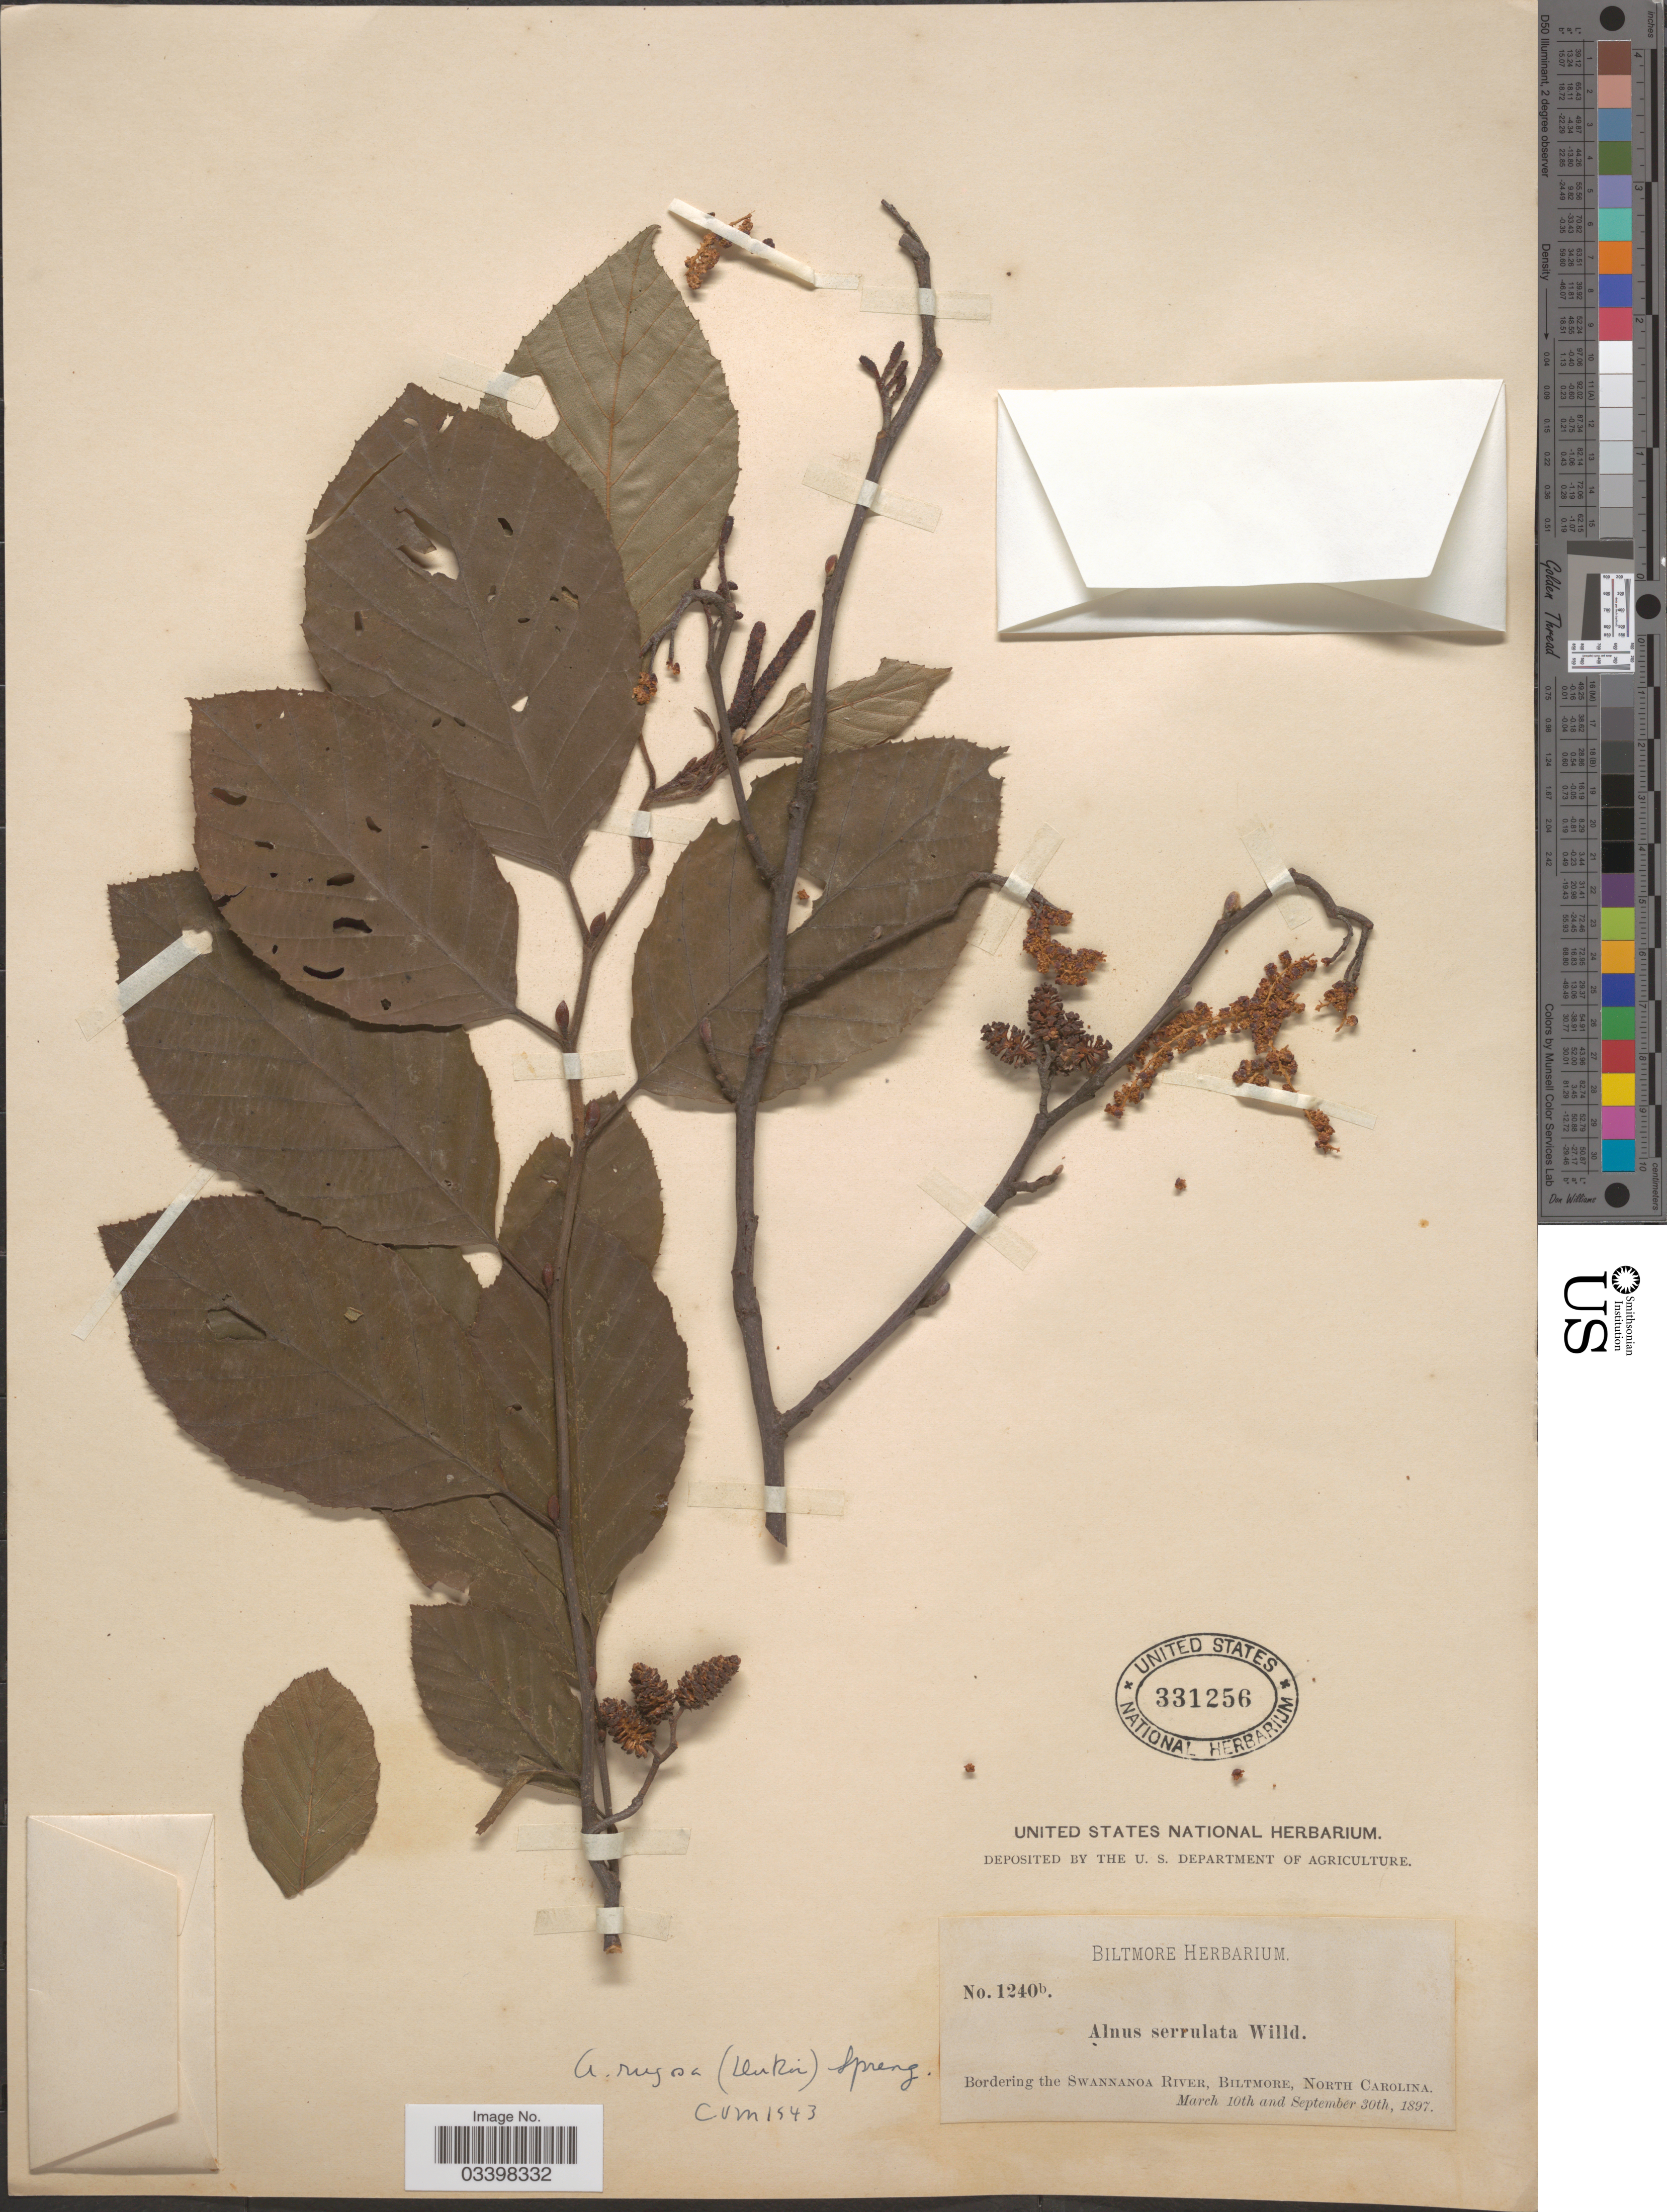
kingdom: Plantae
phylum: Tracheophyta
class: Magnoliopsida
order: Fagales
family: Betulaceae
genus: Alnus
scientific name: Alnus serrulata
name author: (Aiton) Willd.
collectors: ex herb. Biltmore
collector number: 1240b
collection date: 1897-03-10/1897-09-30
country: United States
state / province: North Carolina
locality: Bordering the Swannanoa River, Biltmore.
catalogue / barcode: US 331256